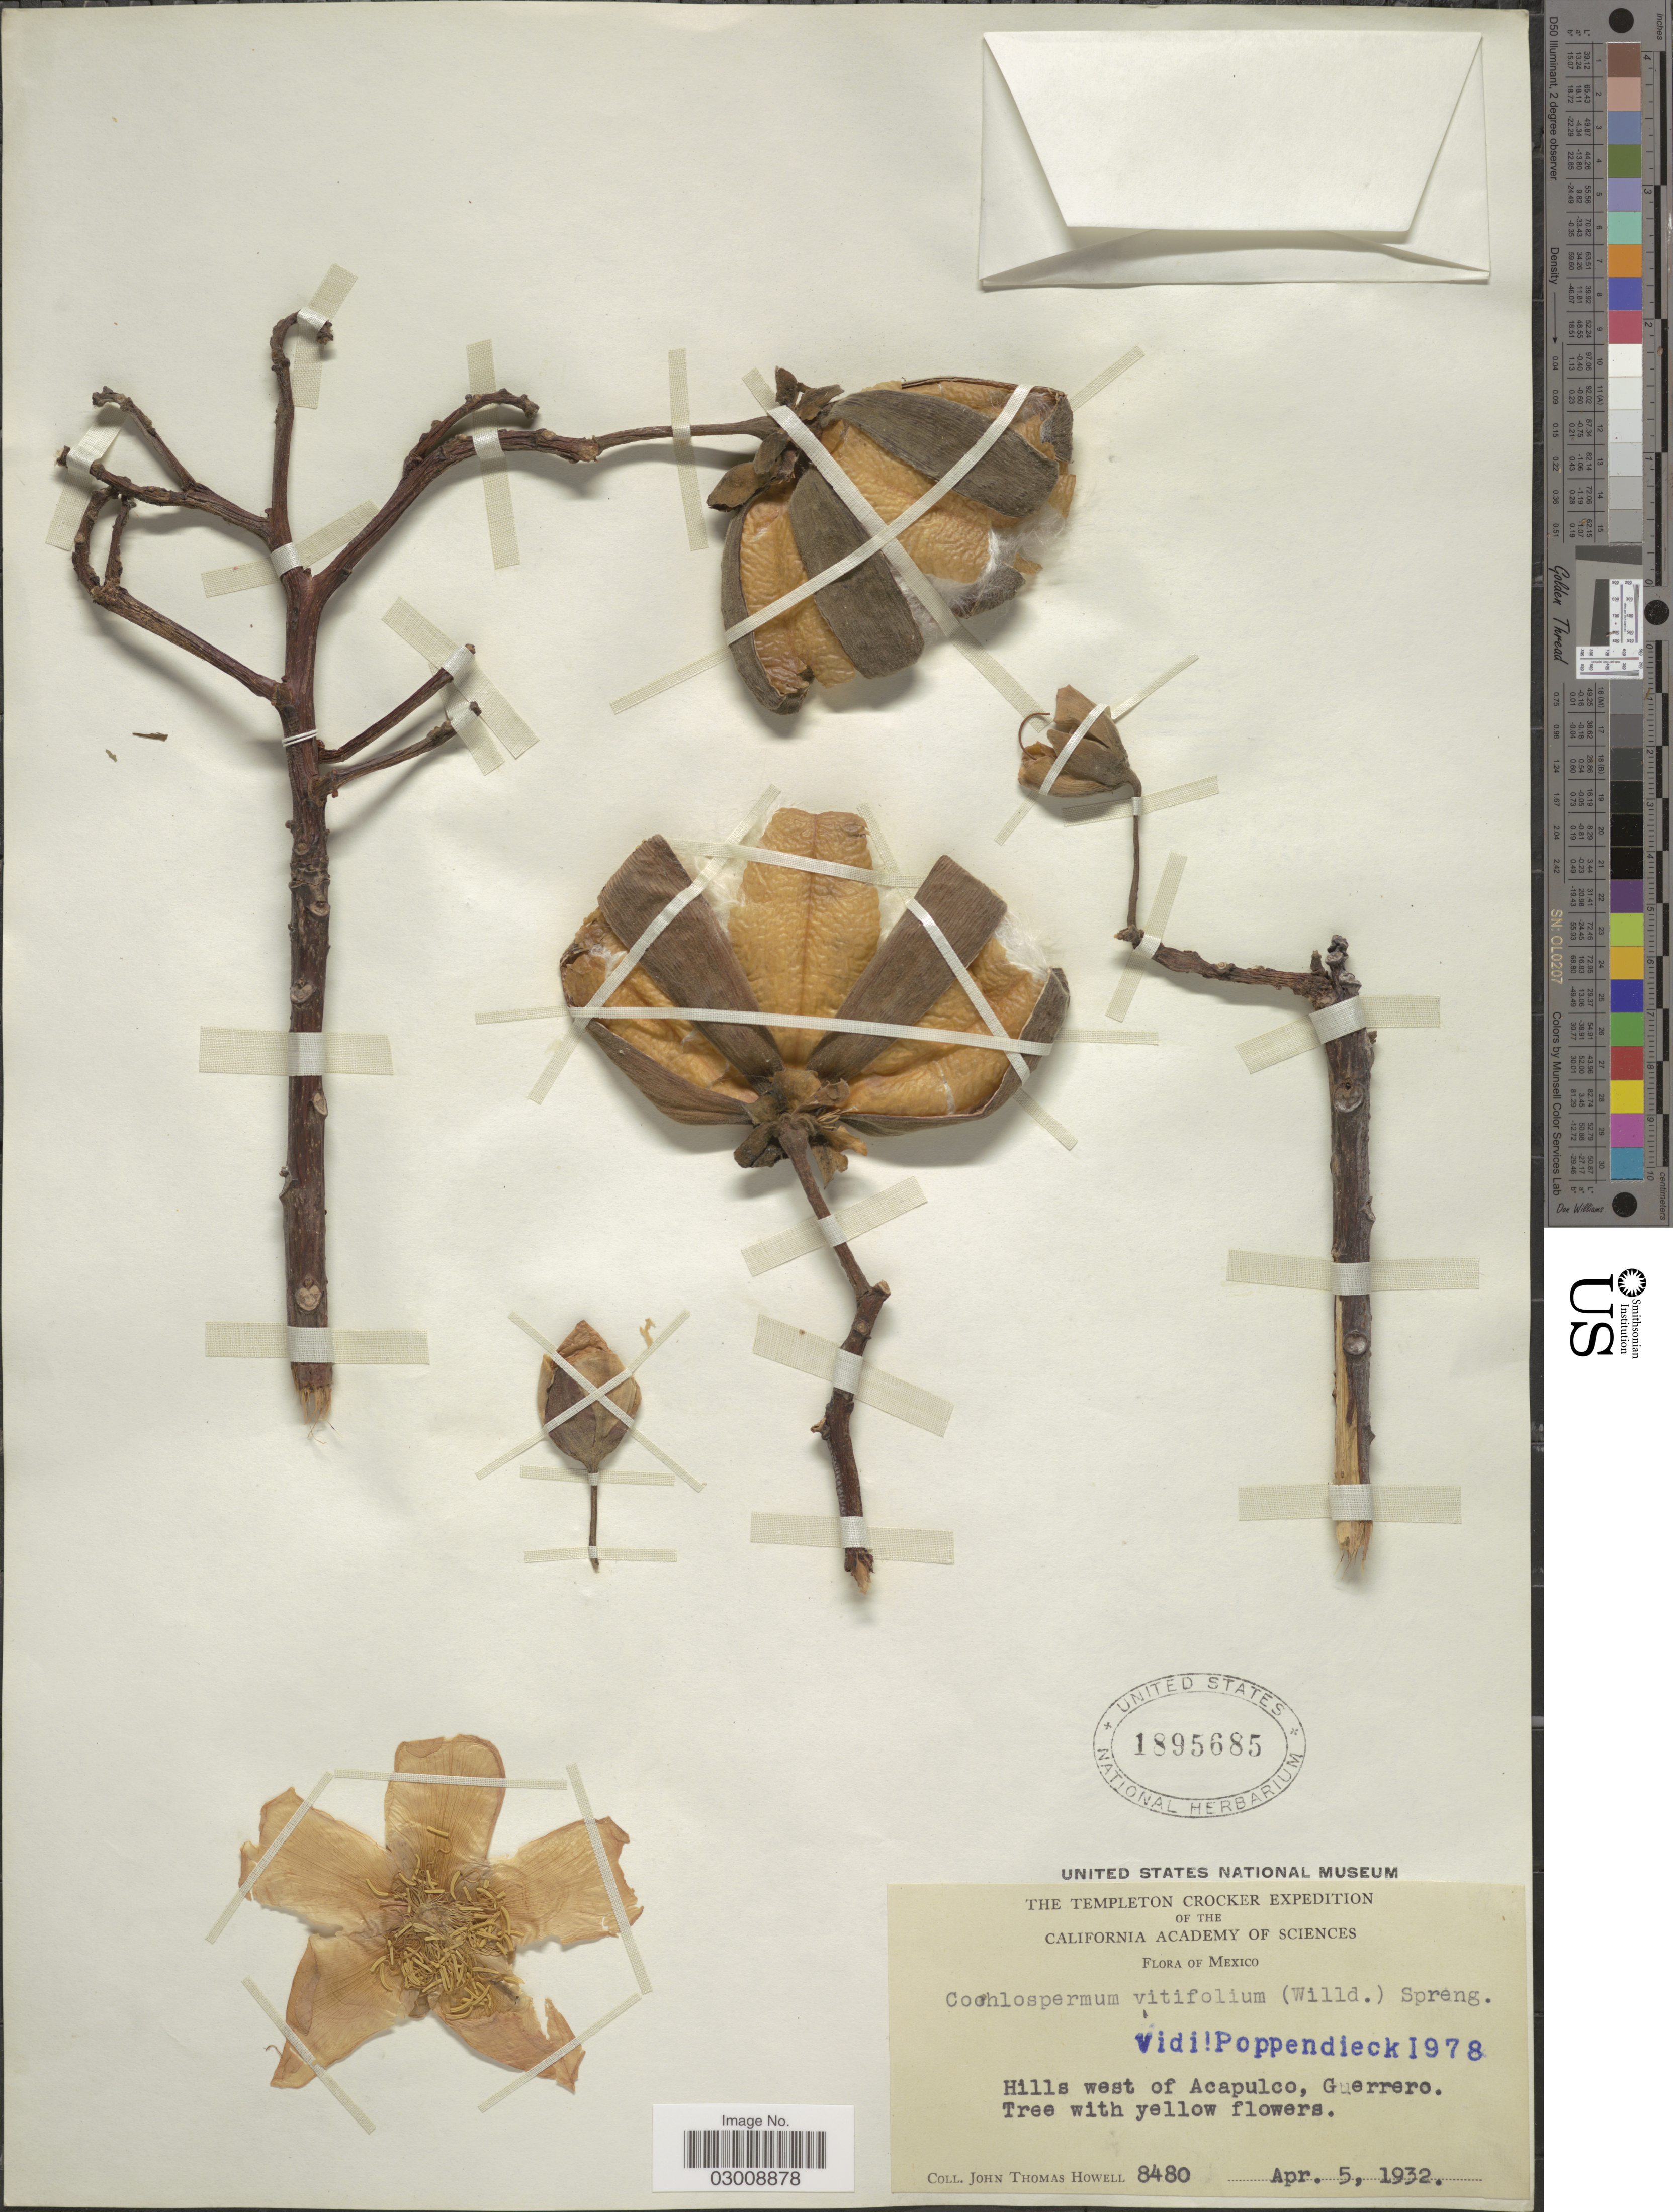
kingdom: Plantae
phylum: Tracheophyta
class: Magnoliopsida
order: Malvales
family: Cochlospermaceae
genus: Cochlospermum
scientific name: Cochlospermum vitifolium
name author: (Willd.) Spreng.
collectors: J. T. Howell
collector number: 8480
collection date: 1932-04-05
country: Mexico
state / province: Guerrero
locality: Hills west of Acapulco.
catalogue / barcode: US 1895685